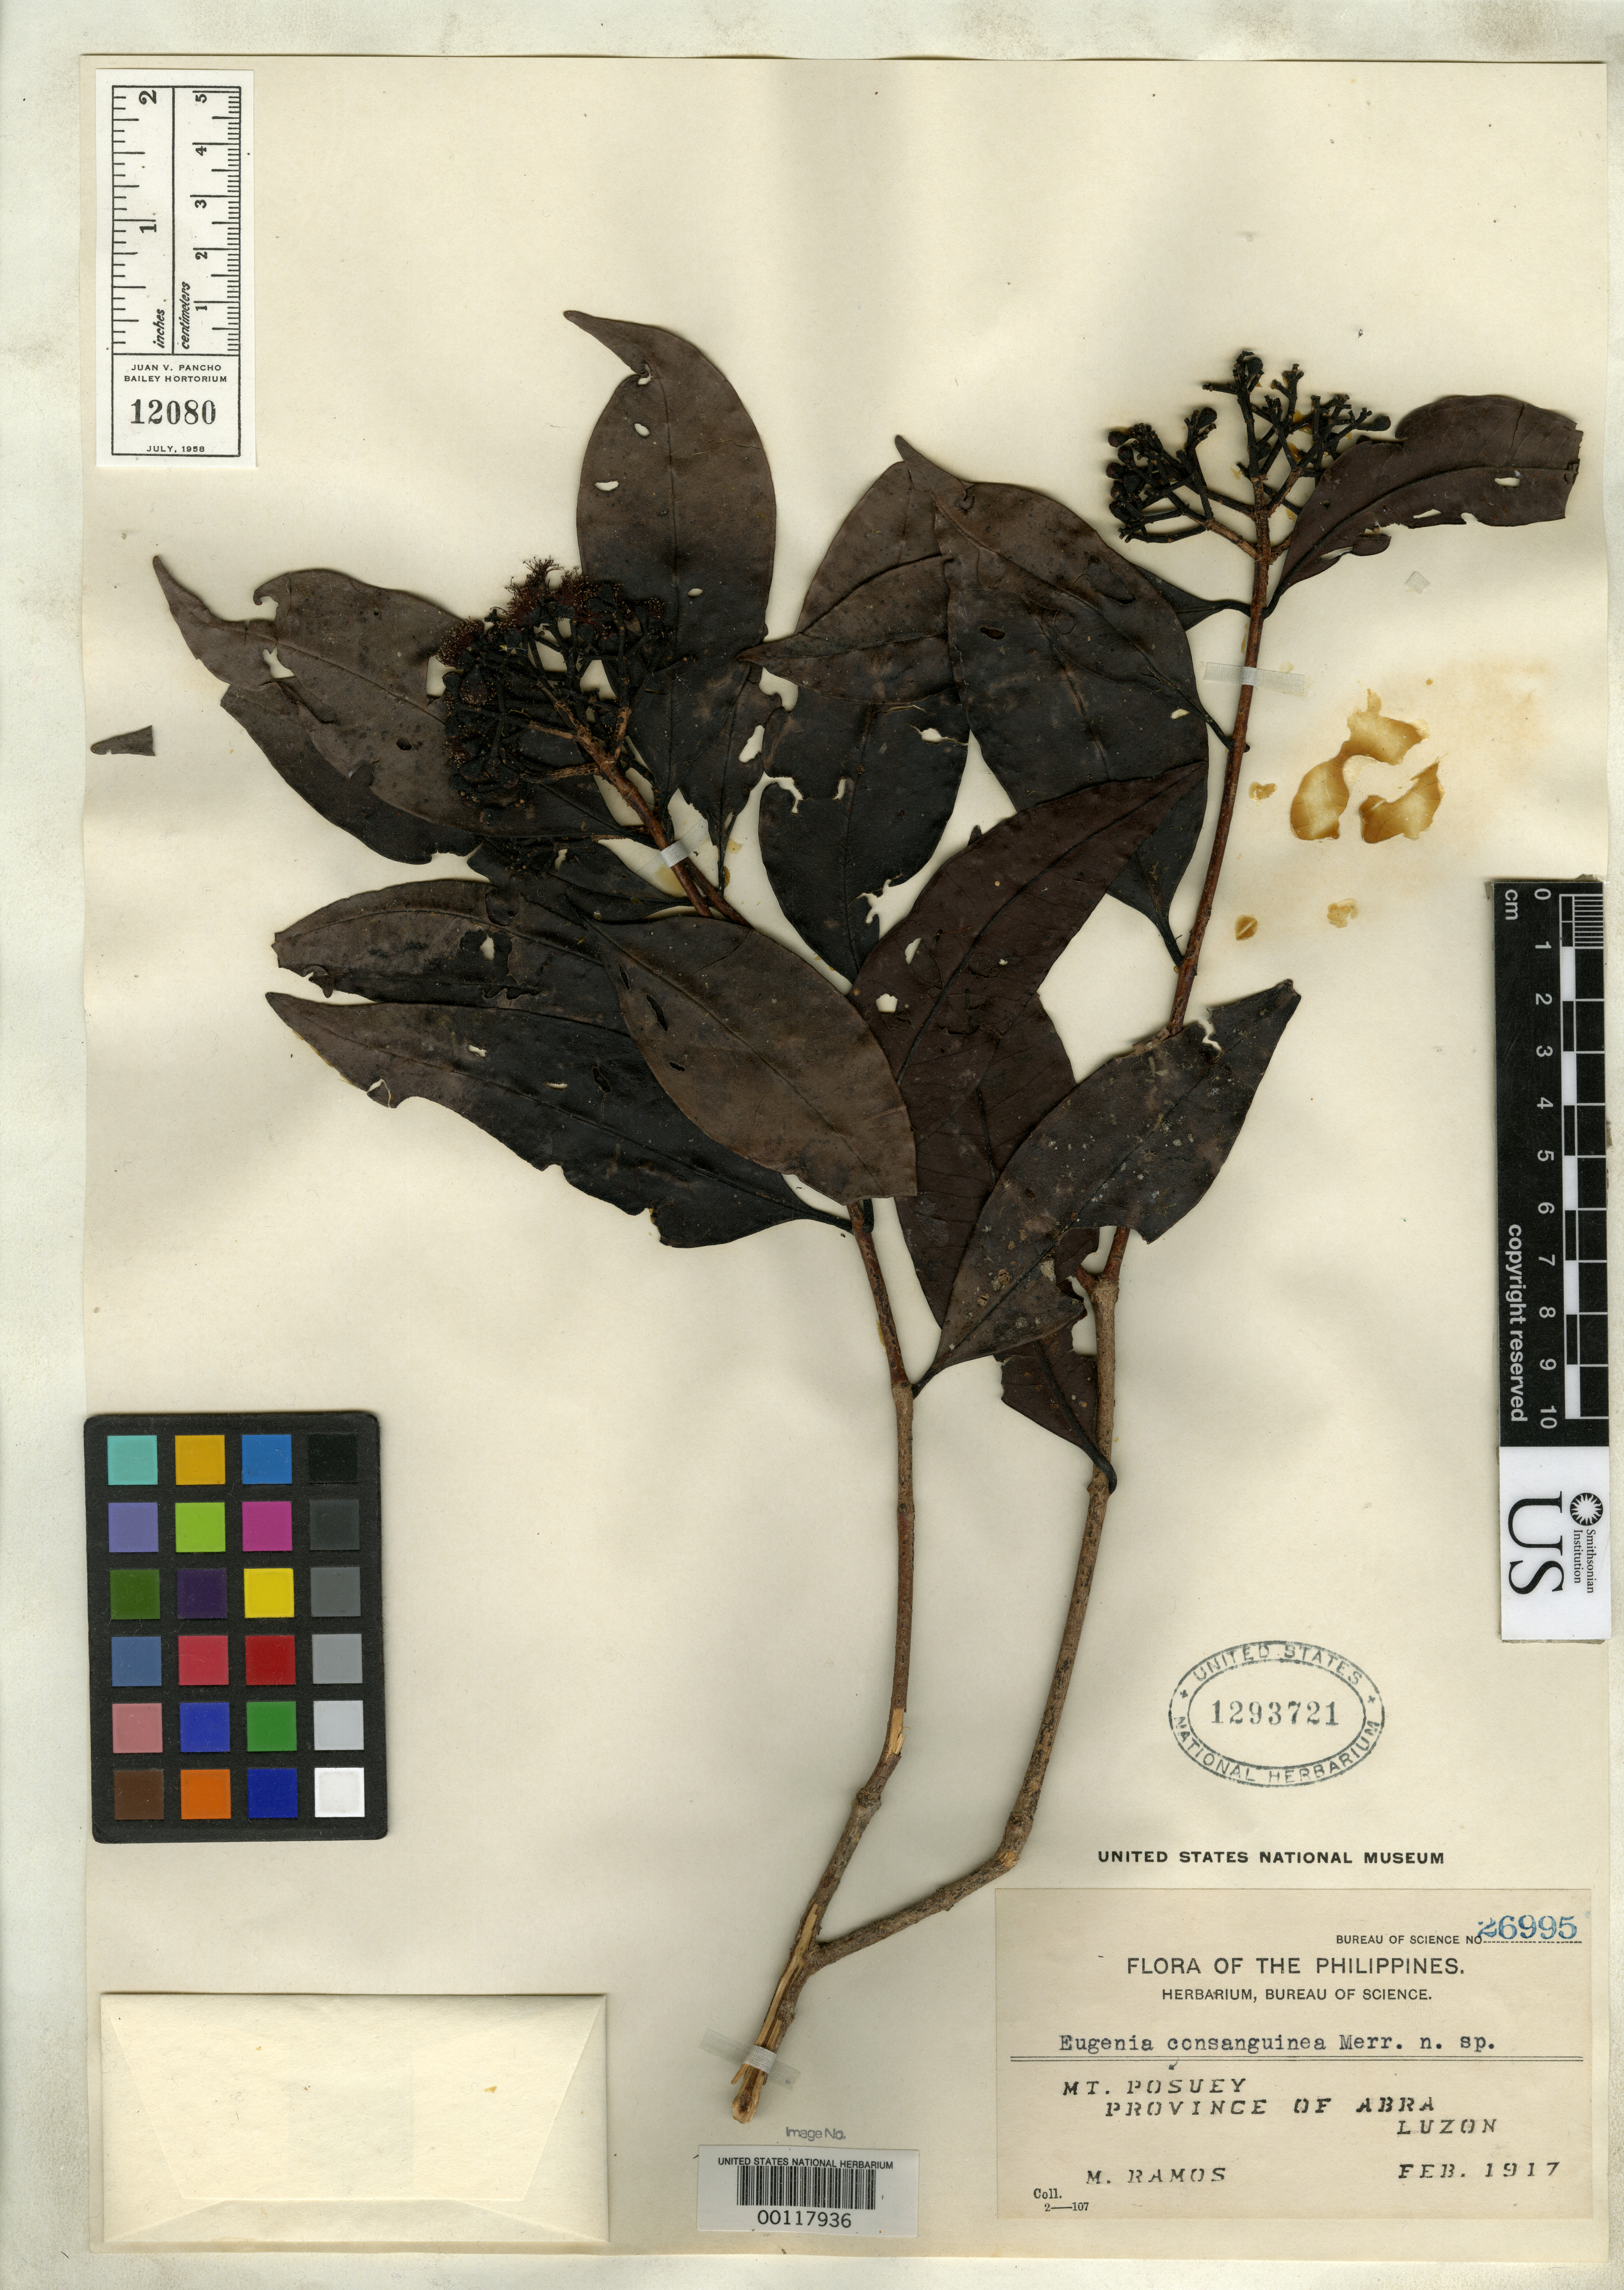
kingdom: Plantae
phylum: Tracheophyta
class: Magnoliopsida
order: Myrtales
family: Myrtaceae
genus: Eugenia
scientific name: Eugenia consanguinea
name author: Merr.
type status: Isotype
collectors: M. Ramos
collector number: Bur. Sci. 26995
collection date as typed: Feb 1917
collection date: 1917-02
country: Philippines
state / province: Cordillera (Administrative Region)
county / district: Abra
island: Luzon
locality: Mt. Posuey.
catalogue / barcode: US 1293721